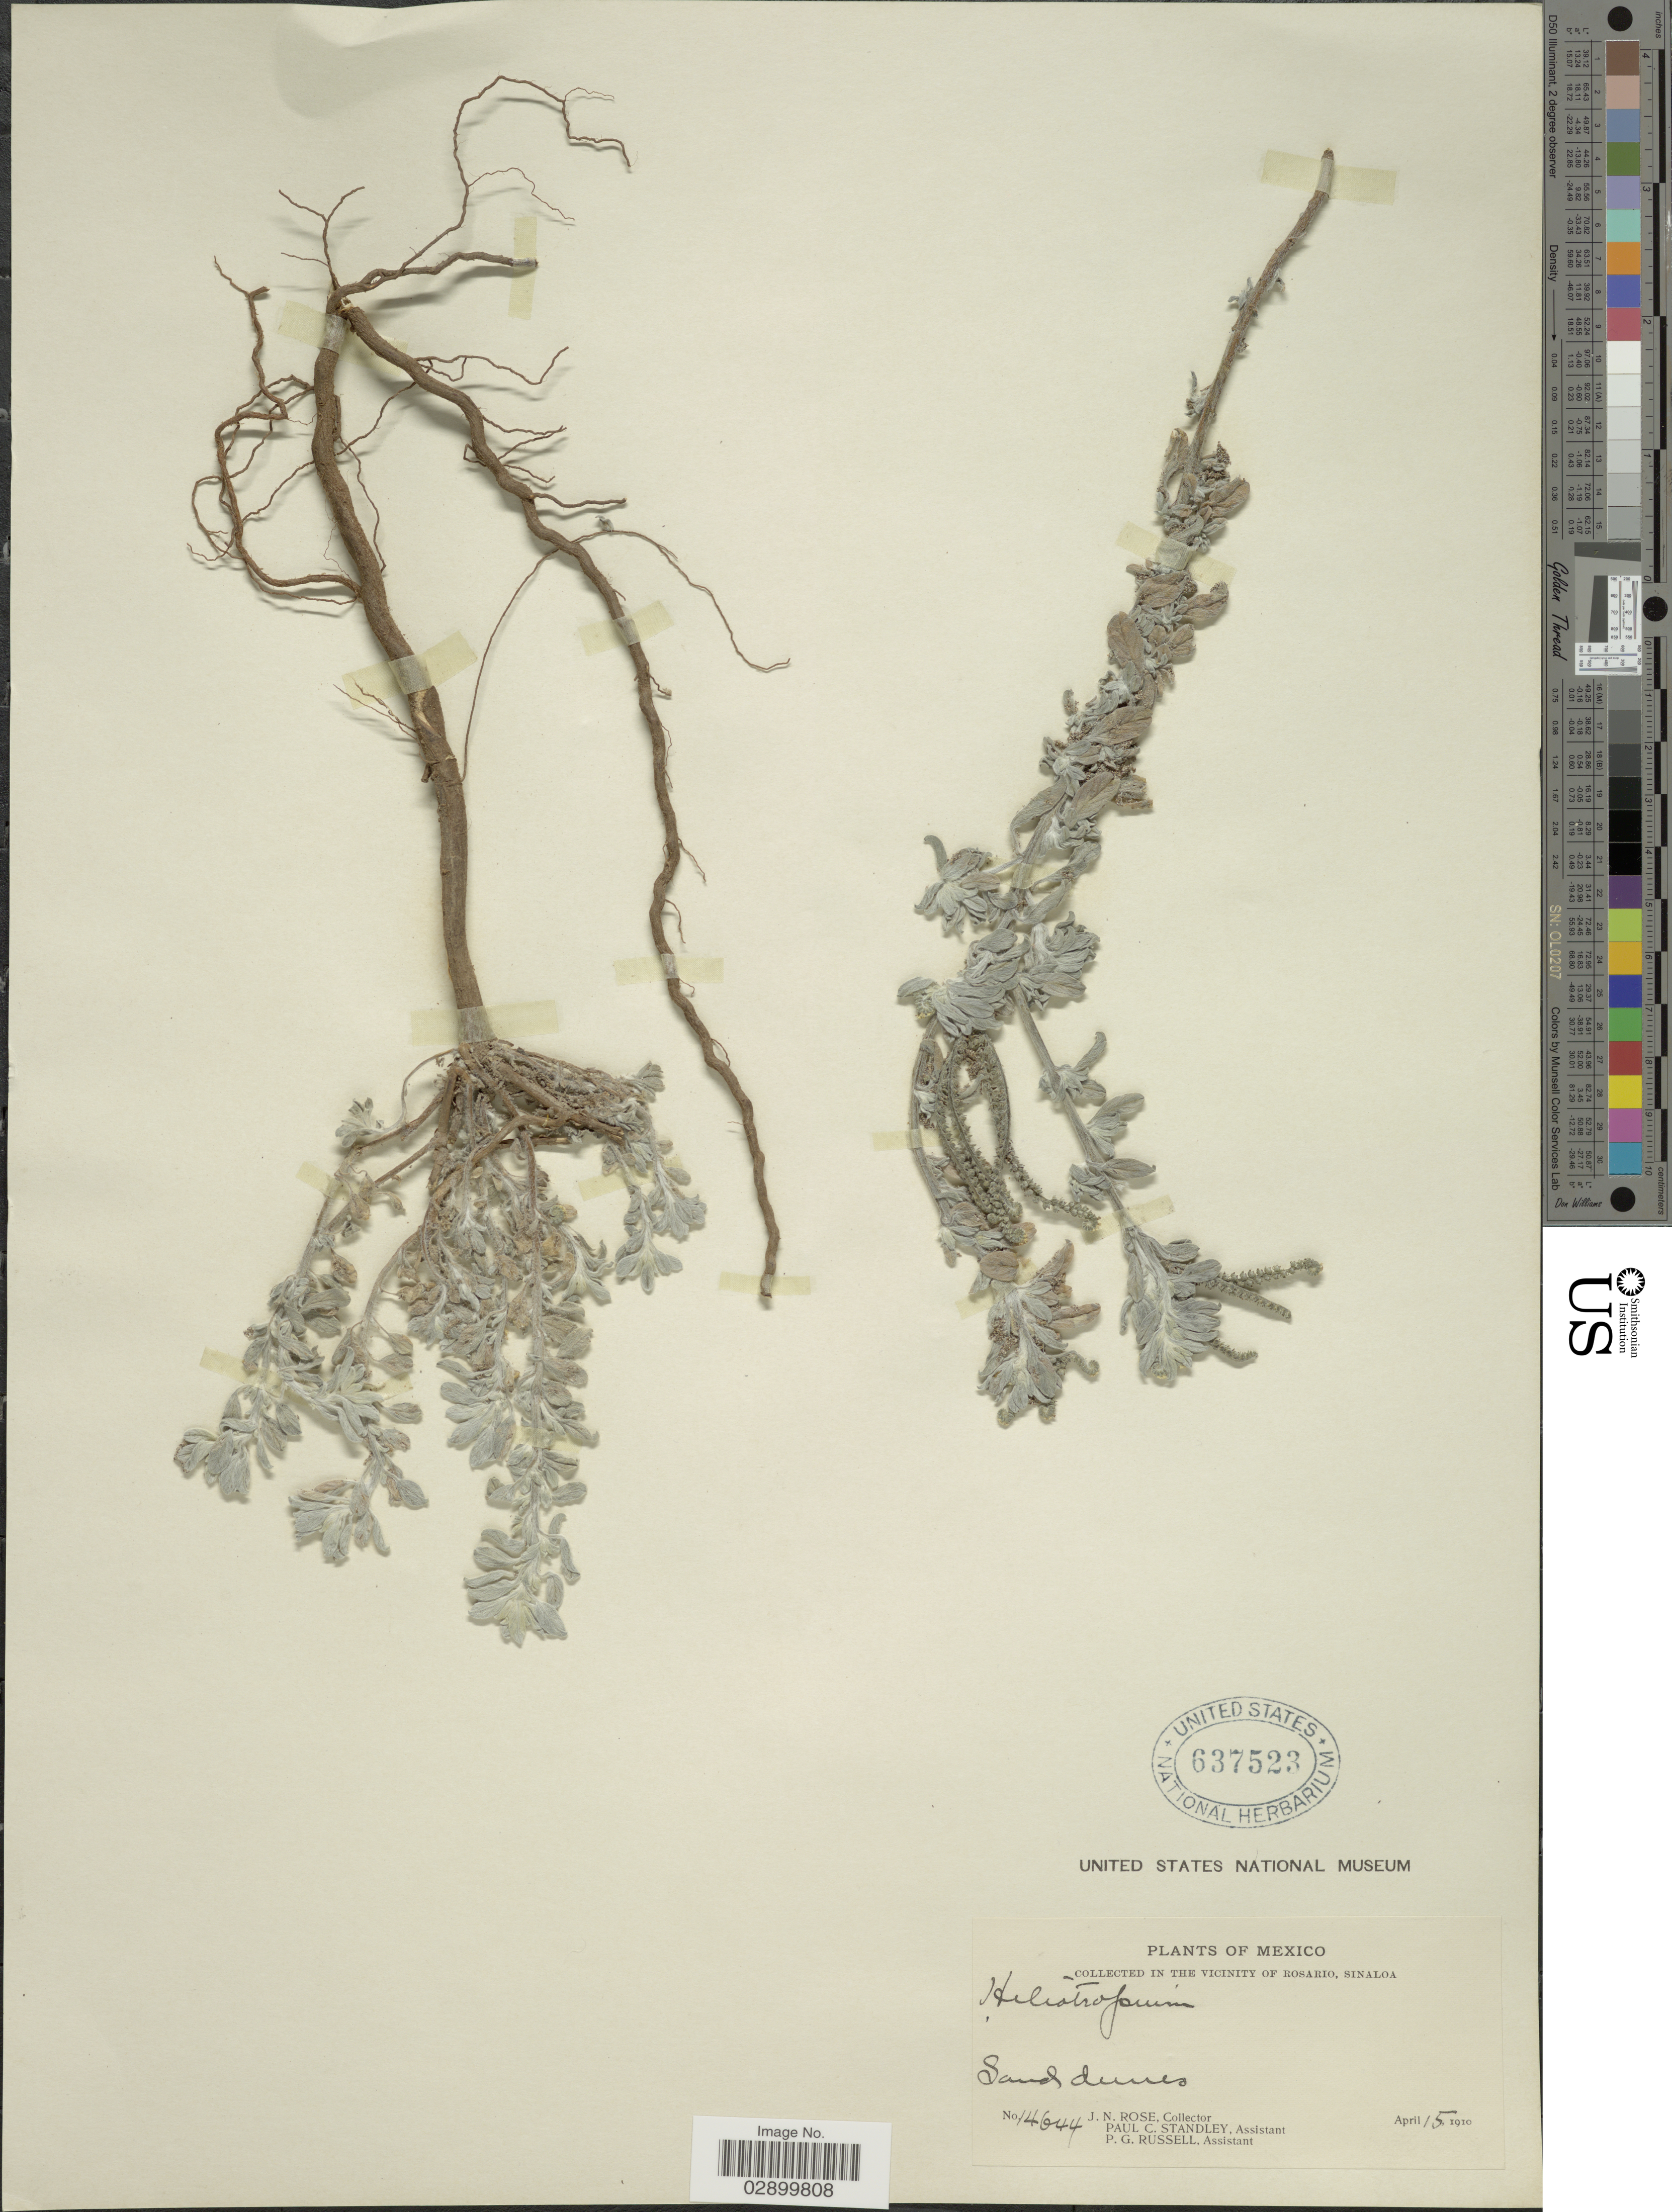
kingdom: Plantae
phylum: Tracheophyta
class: Magnoliopsida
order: Boraginales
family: Heliotropiaceae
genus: Heliotropium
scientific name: Heliotropium sp.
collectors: J. N. Rose, P. C. Standley & P. G. Russell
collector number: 14644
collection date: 1910-04-15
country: Mexico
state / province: Sinaloa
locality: Vicinity of Rosario.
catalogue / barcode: US 637523